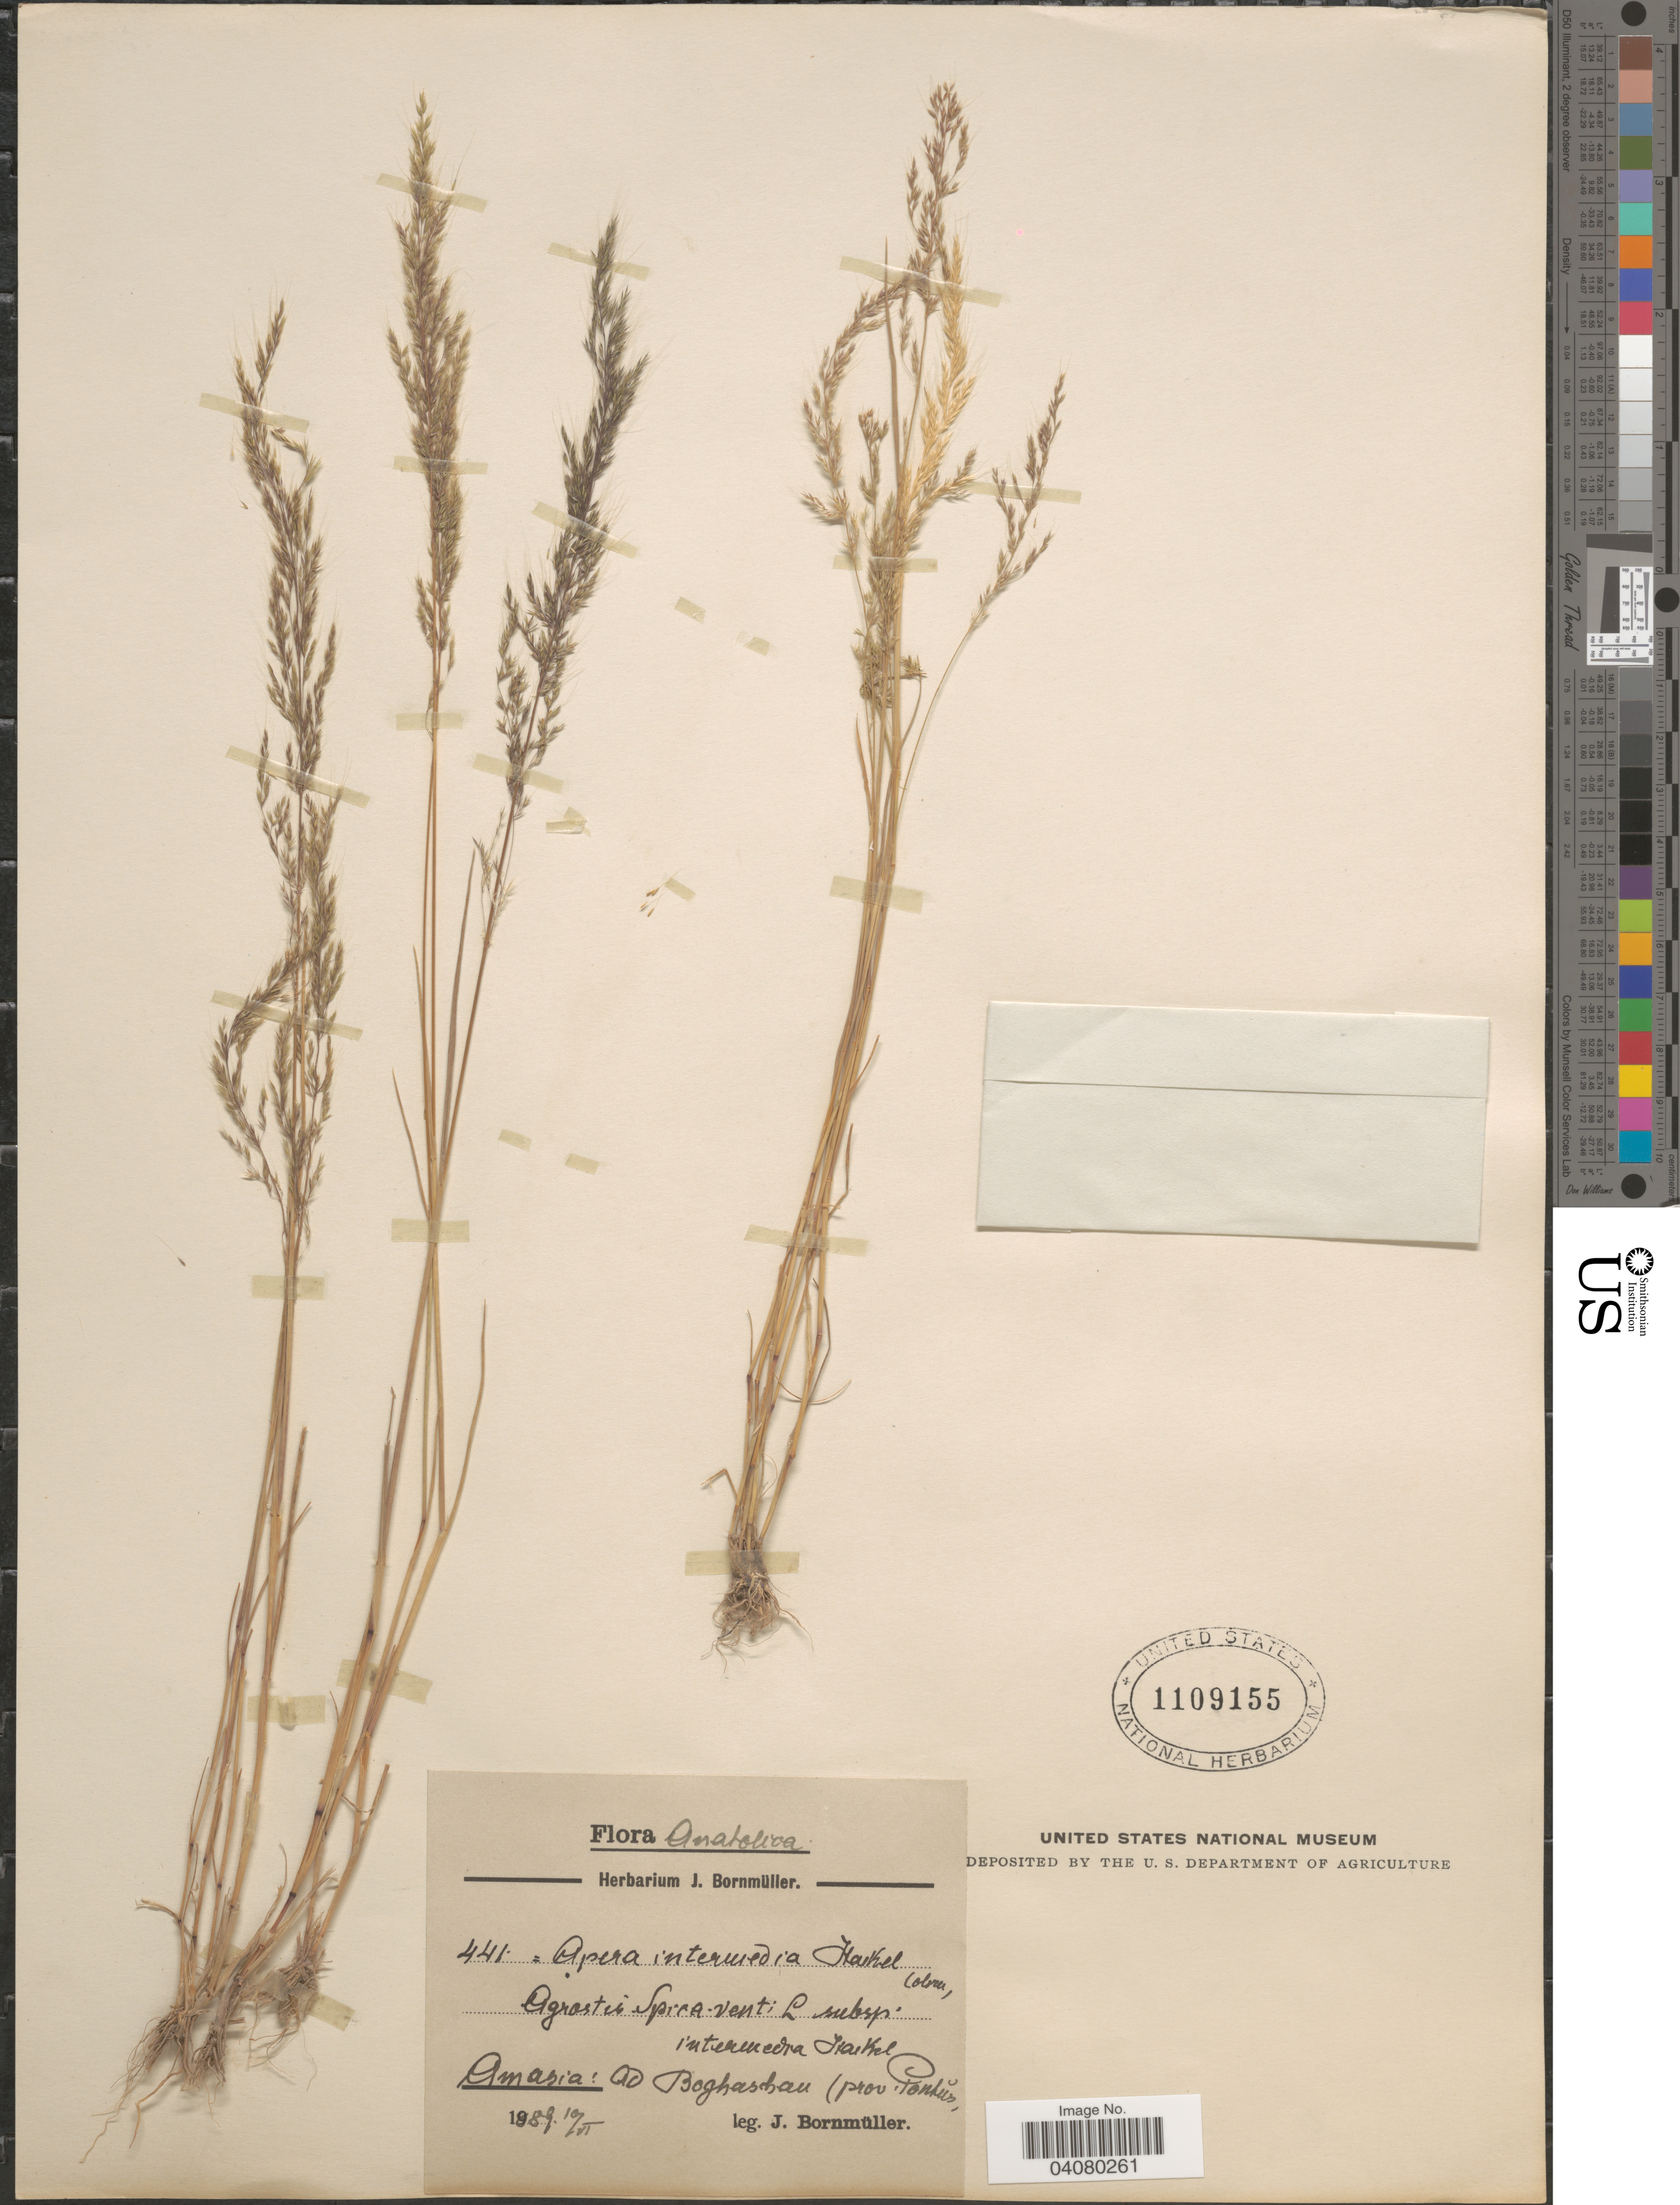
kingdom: Plantae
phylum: Tracheophyta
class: Liliopsida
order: Poales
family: Poaceae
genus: Apera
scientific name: Apera intermedia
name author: Hack.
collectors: J. Bornmüller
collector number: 441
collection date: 1889-06-10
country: Turkey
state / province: Amasya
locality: Anatolica. Amasia: Ad Boghashan (prov. Pontus).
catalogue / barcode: US 1109155